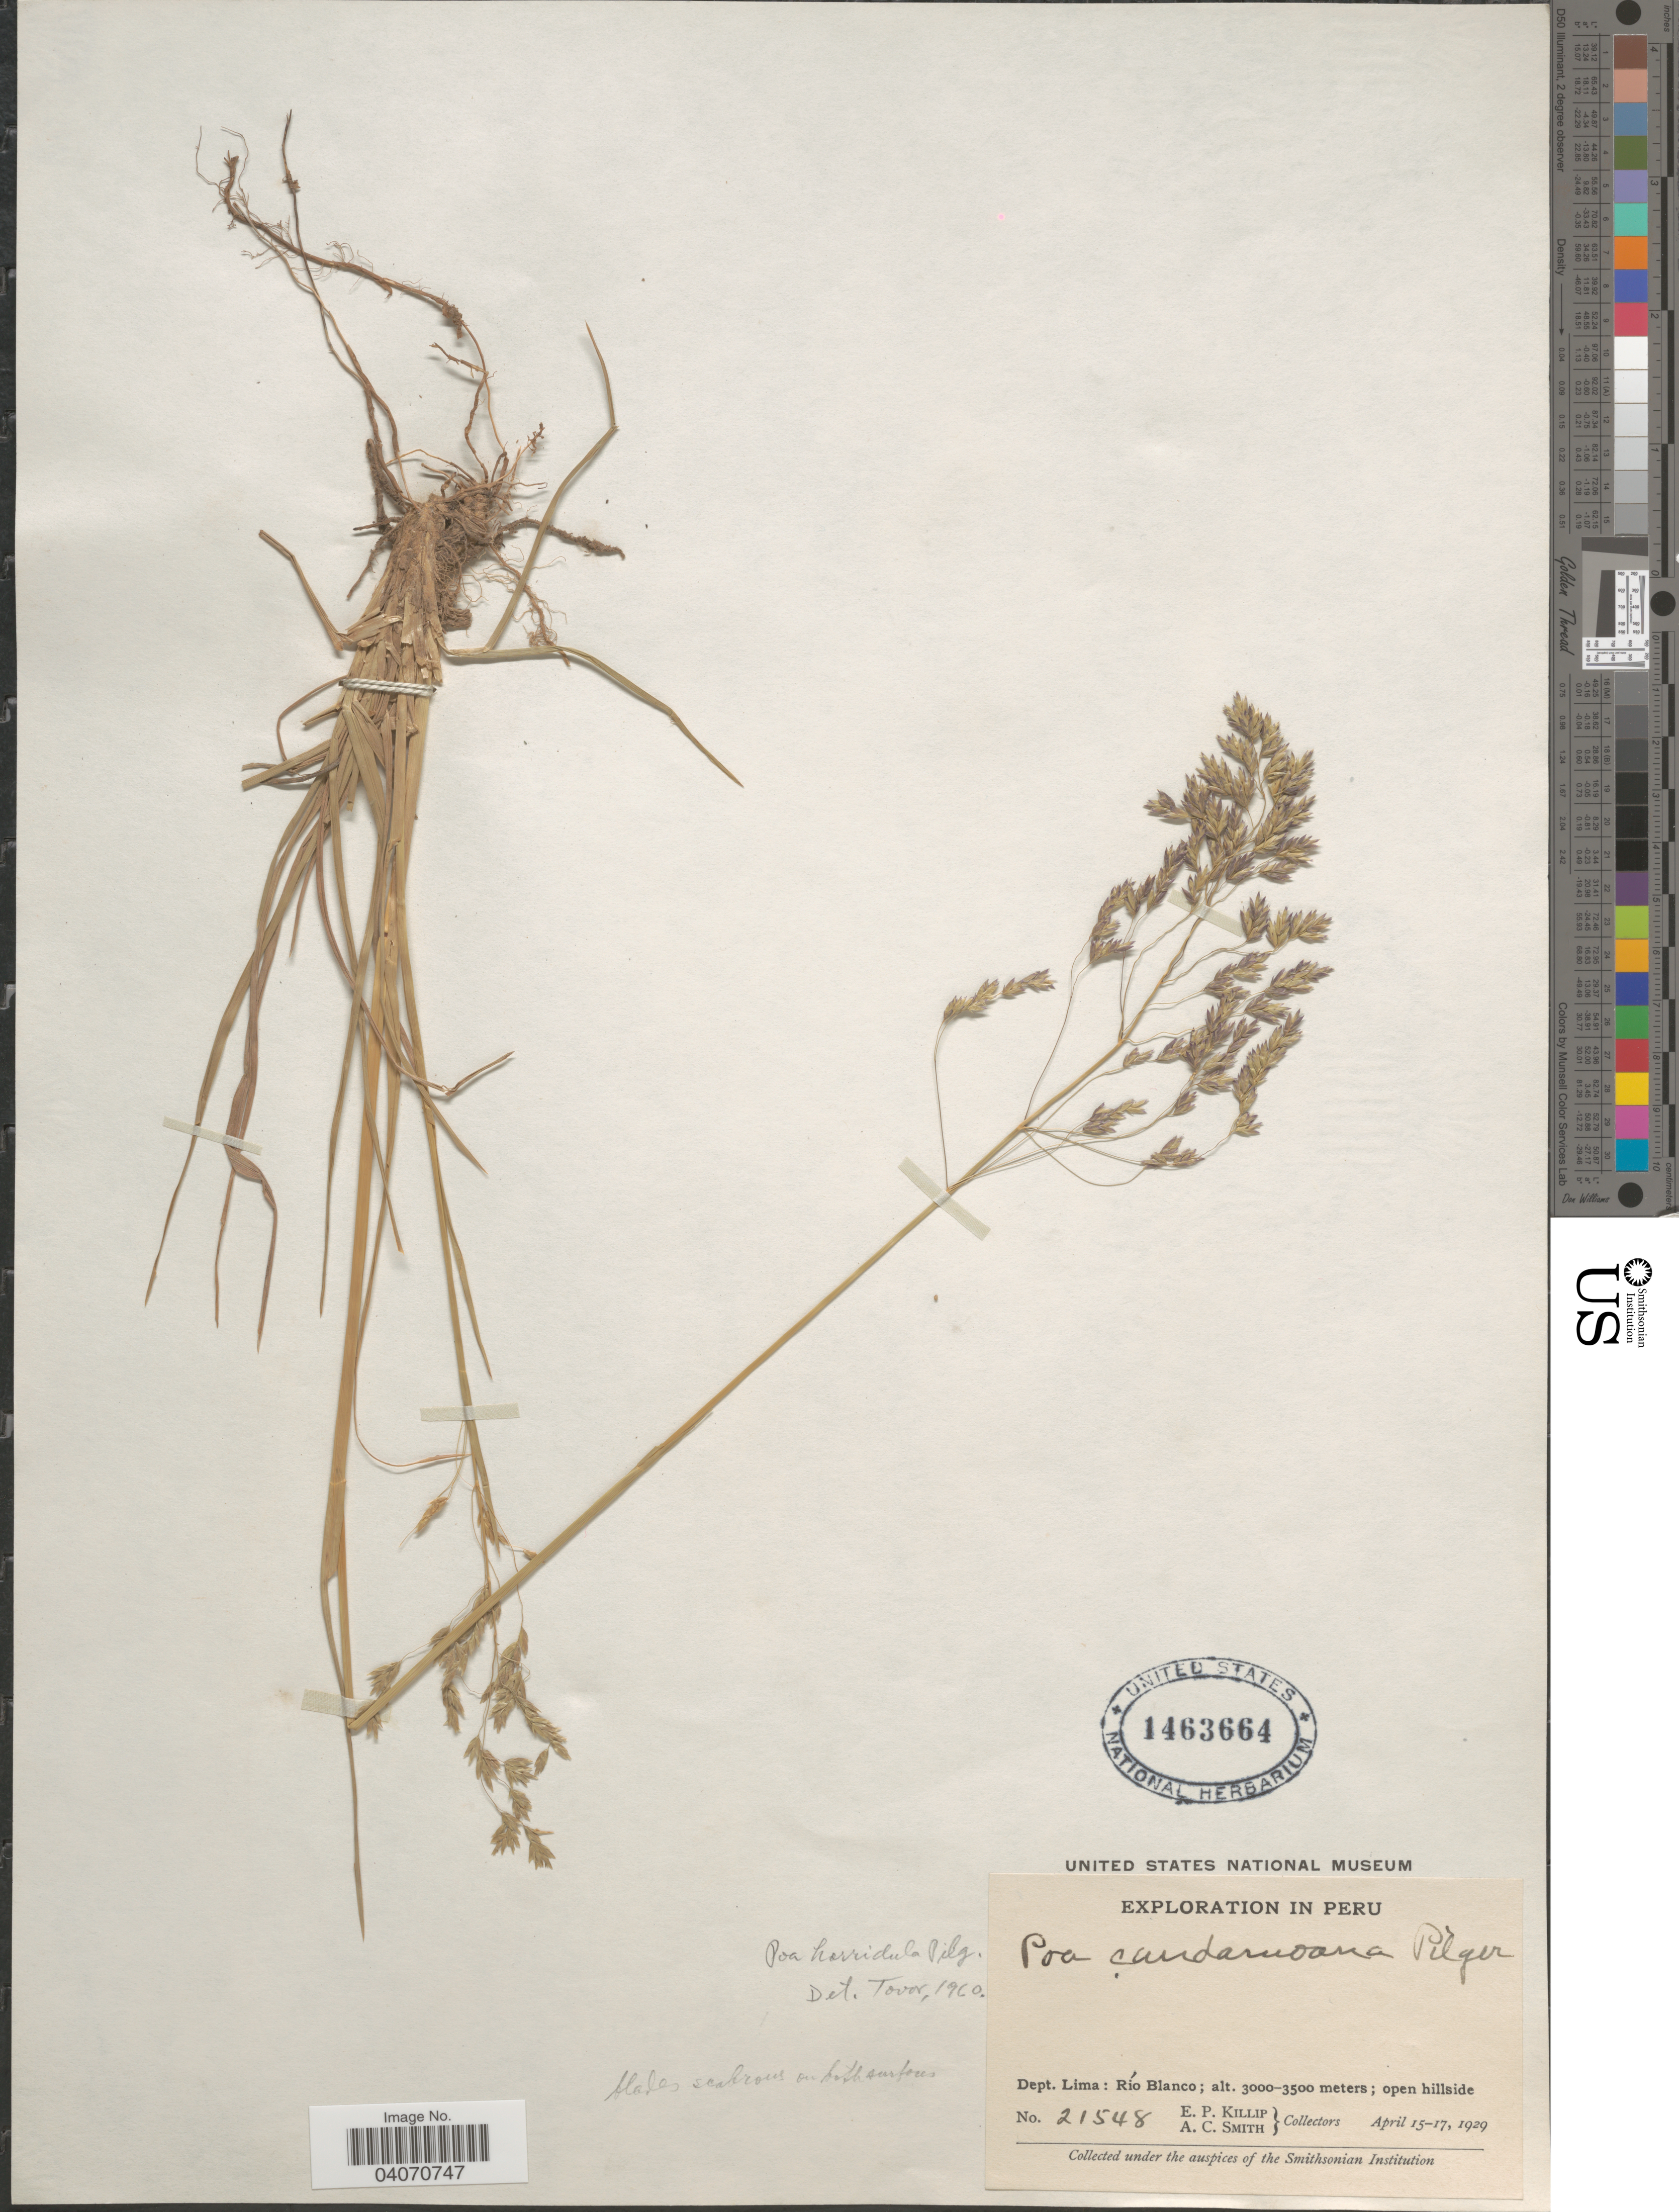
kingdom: Plantae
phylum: Tracheophyta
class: Liliopsida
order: Poales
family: Poaceae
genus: Poa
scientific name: Poa horridula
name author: Pilg.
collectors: E. P. Killip & A. C. Smith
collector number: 21548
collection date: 1929-04-15/1929-04-17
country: Peru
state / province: Lima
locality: Exploration in Peru. Dept. Lima: Río Blanco.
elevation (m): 3000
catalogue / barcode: US 1463664